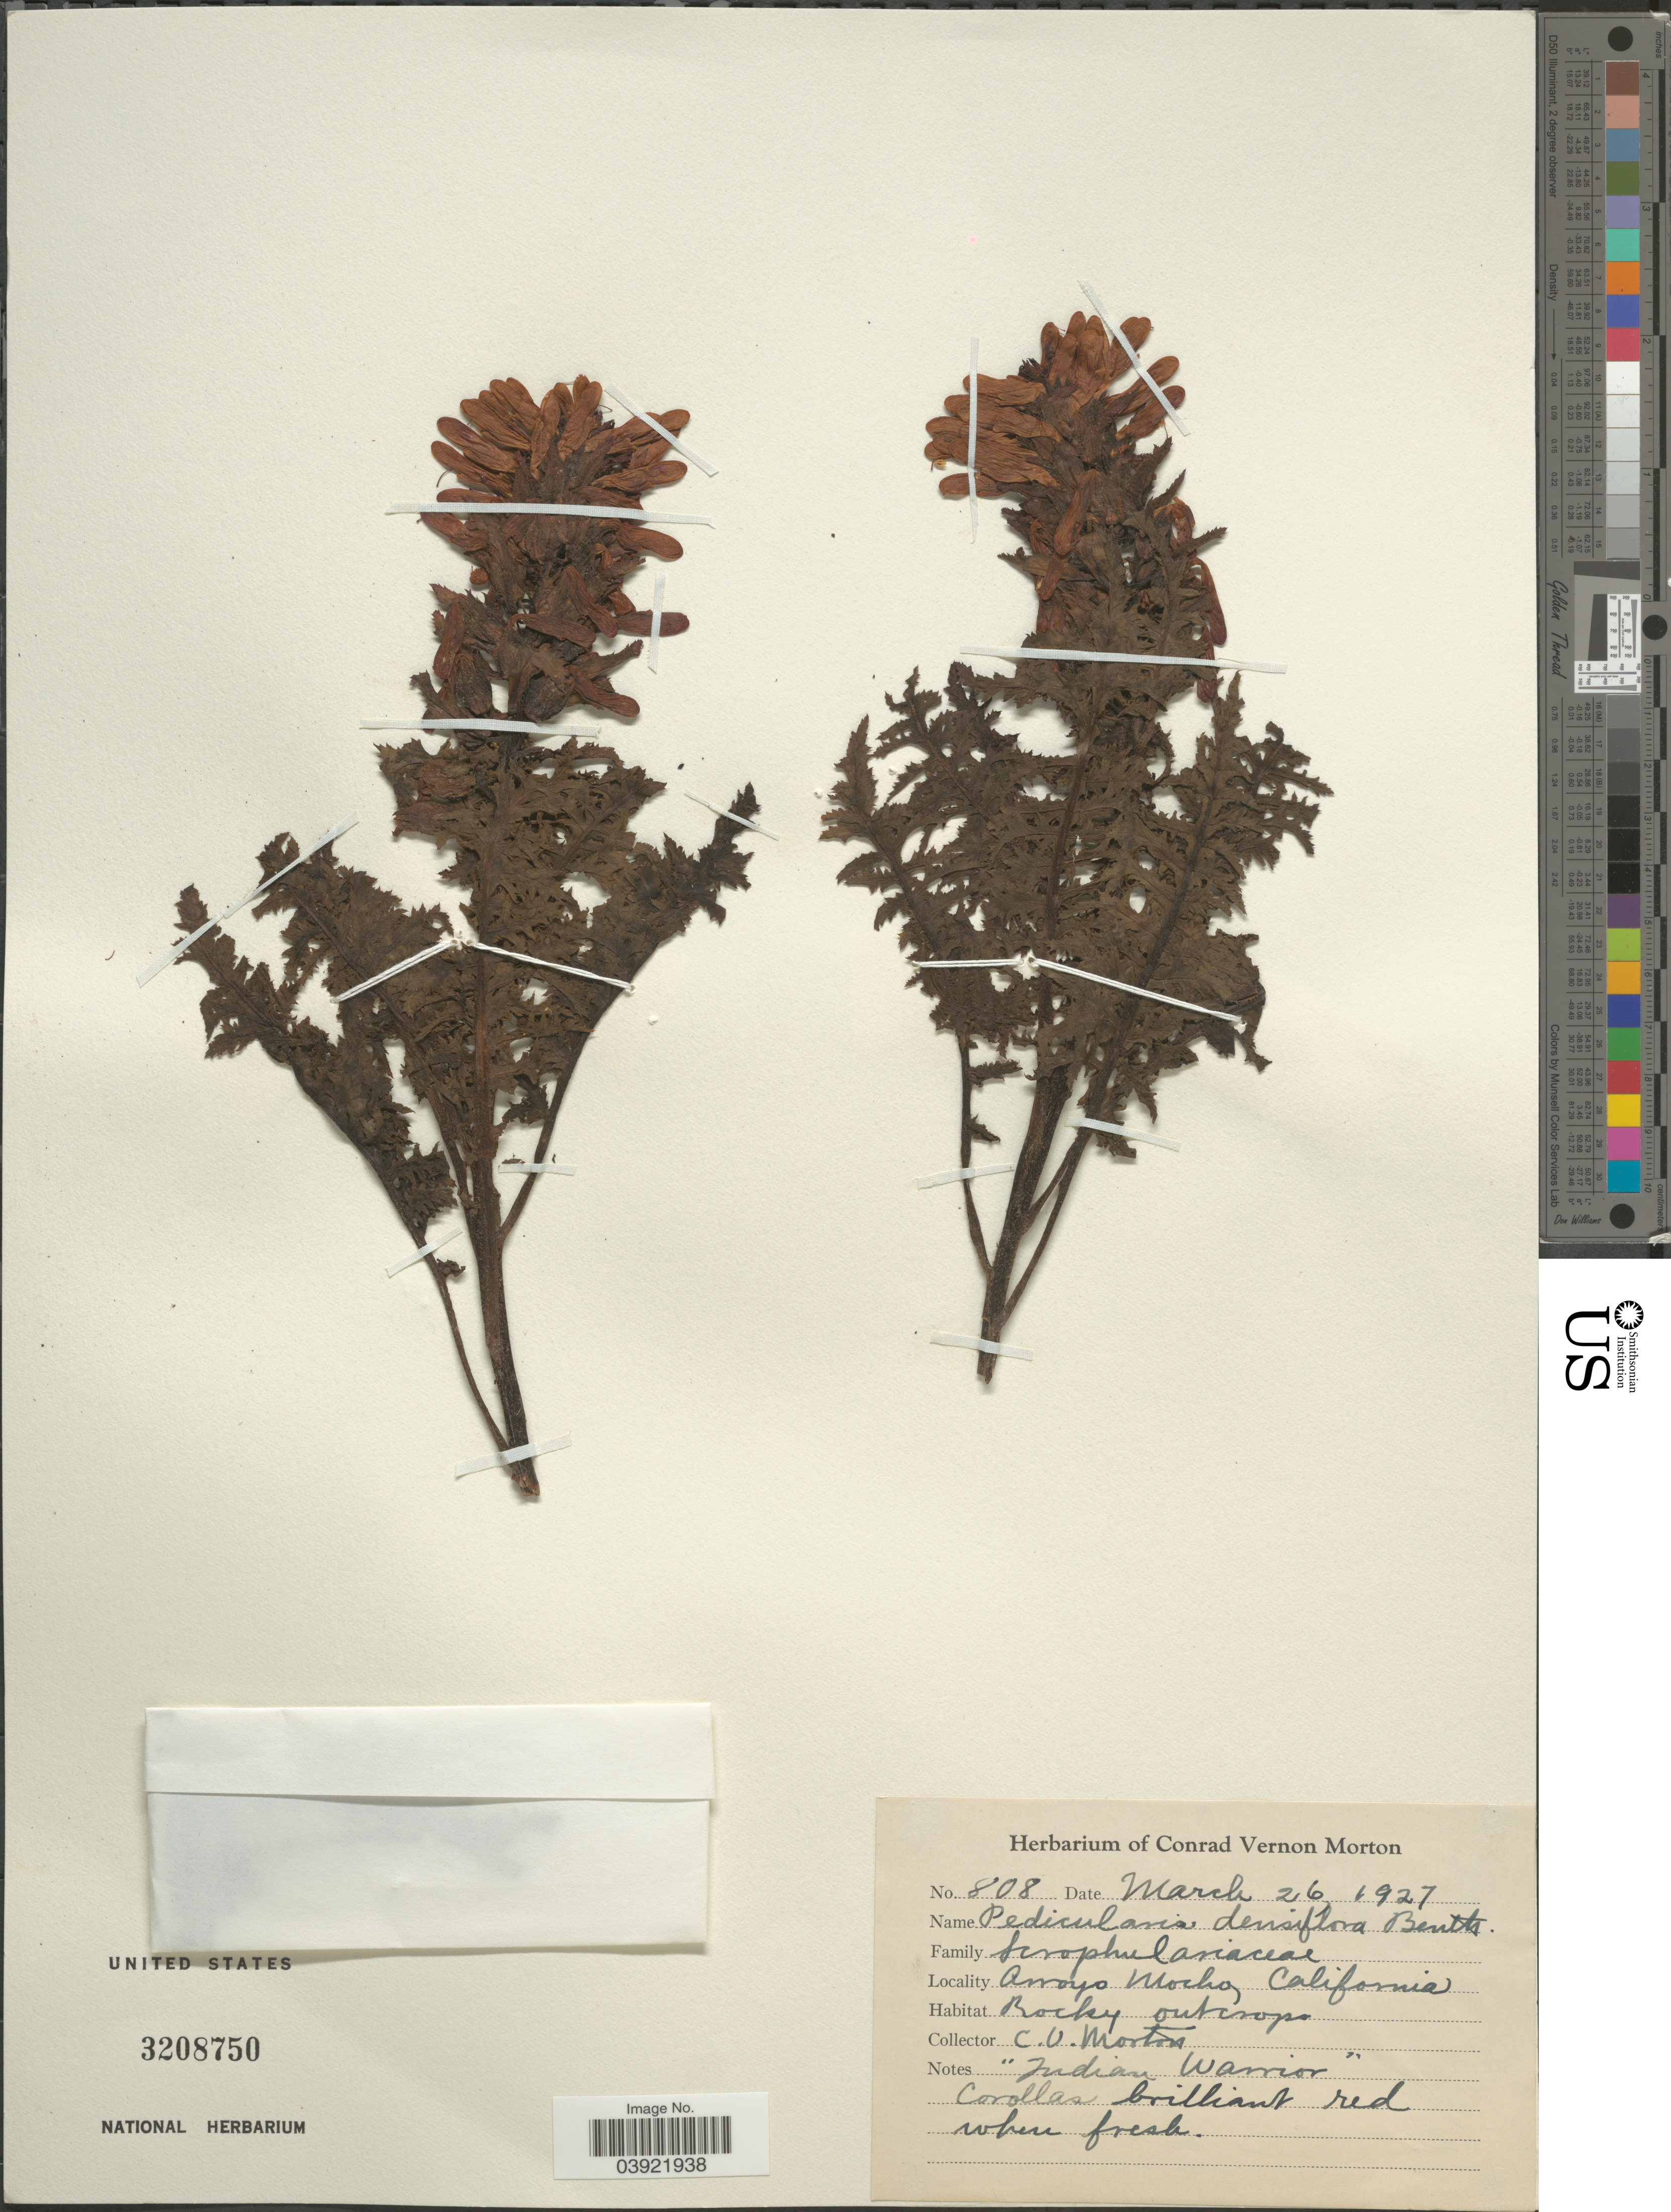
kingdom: Plantae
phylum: Tracheophyta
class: Magnoliopsida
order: Lamiales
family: Orobanchaceae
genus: Pedicularis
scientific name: Pedicularis densiflora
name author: Benth.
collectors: C. V. Morton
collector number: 808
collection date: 1927-03-26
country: United States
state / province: California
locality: Arroyo Mocho.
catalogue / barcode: US 3208750